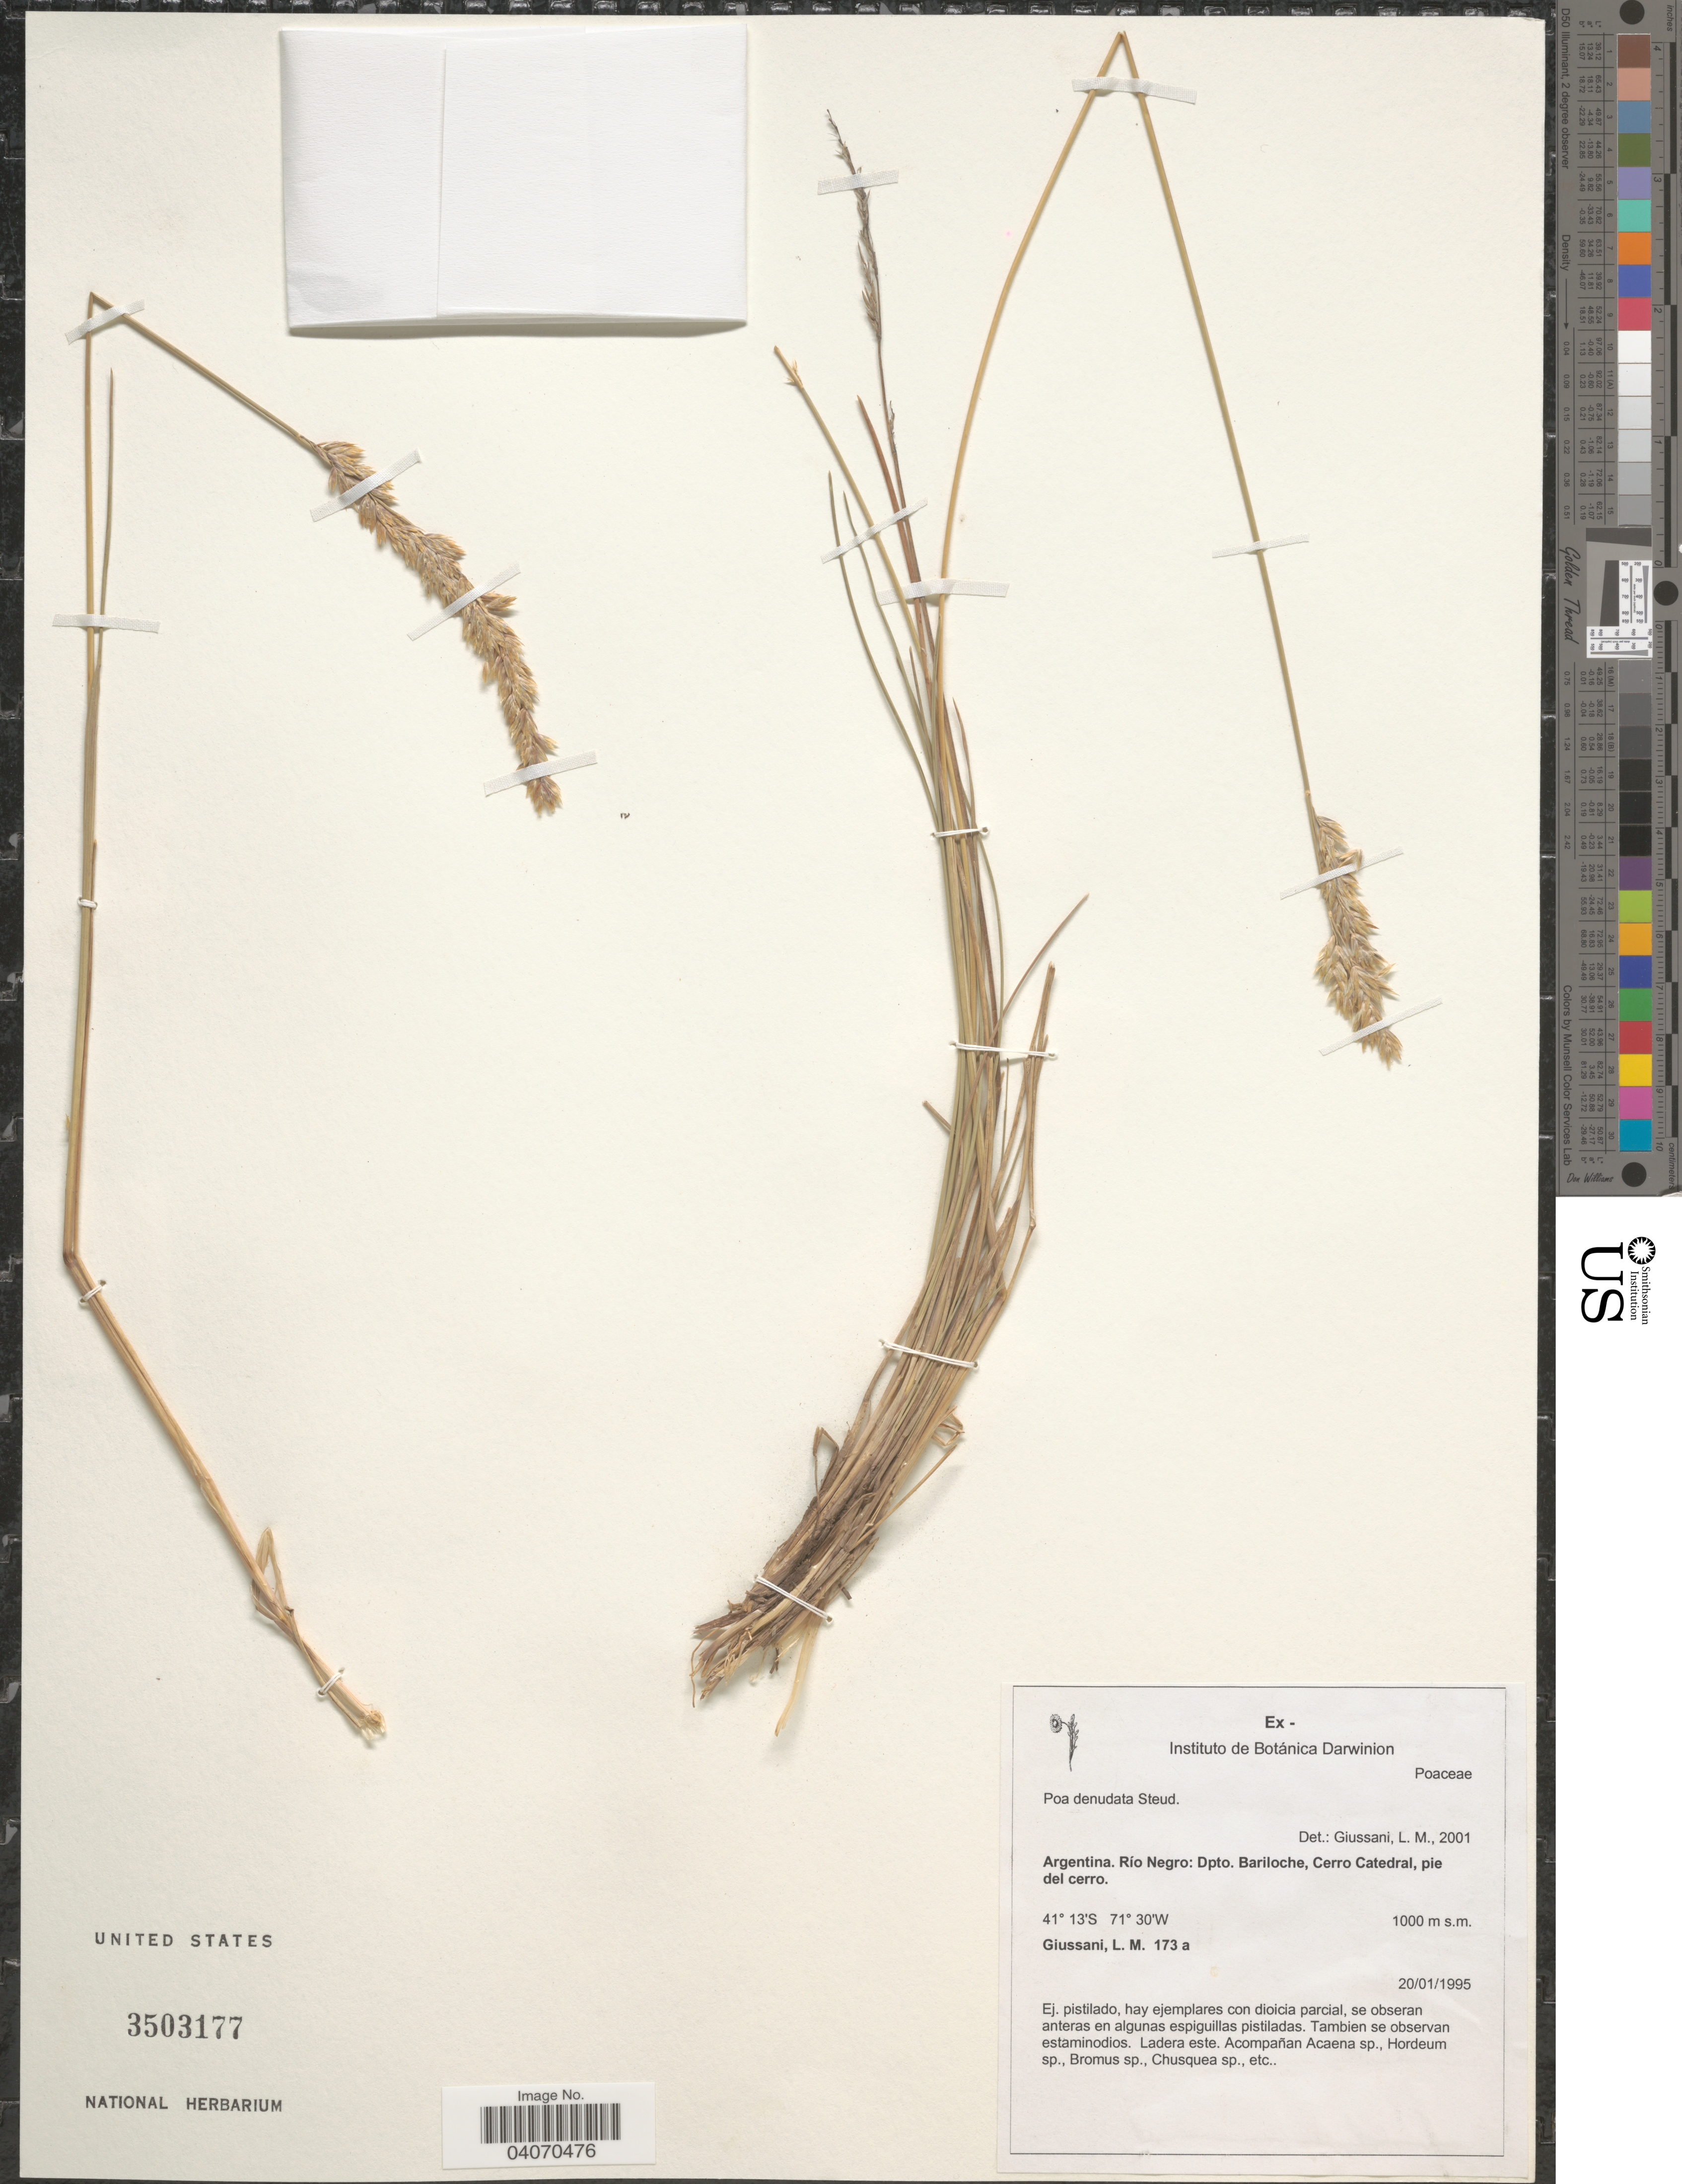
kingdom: Plantae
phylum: Tracheophyta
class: Liliopsida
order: Poales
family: Poaceae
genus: Poa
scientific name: Poa denudata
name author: Steud.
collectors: L. Giussani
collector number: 173a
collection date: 1995-01-20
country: Argentina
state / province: Rio Negro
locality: Dpto. Bariloche, Cerro Catedral, pie del cerro.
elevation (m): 1000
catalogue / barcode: US 3503177